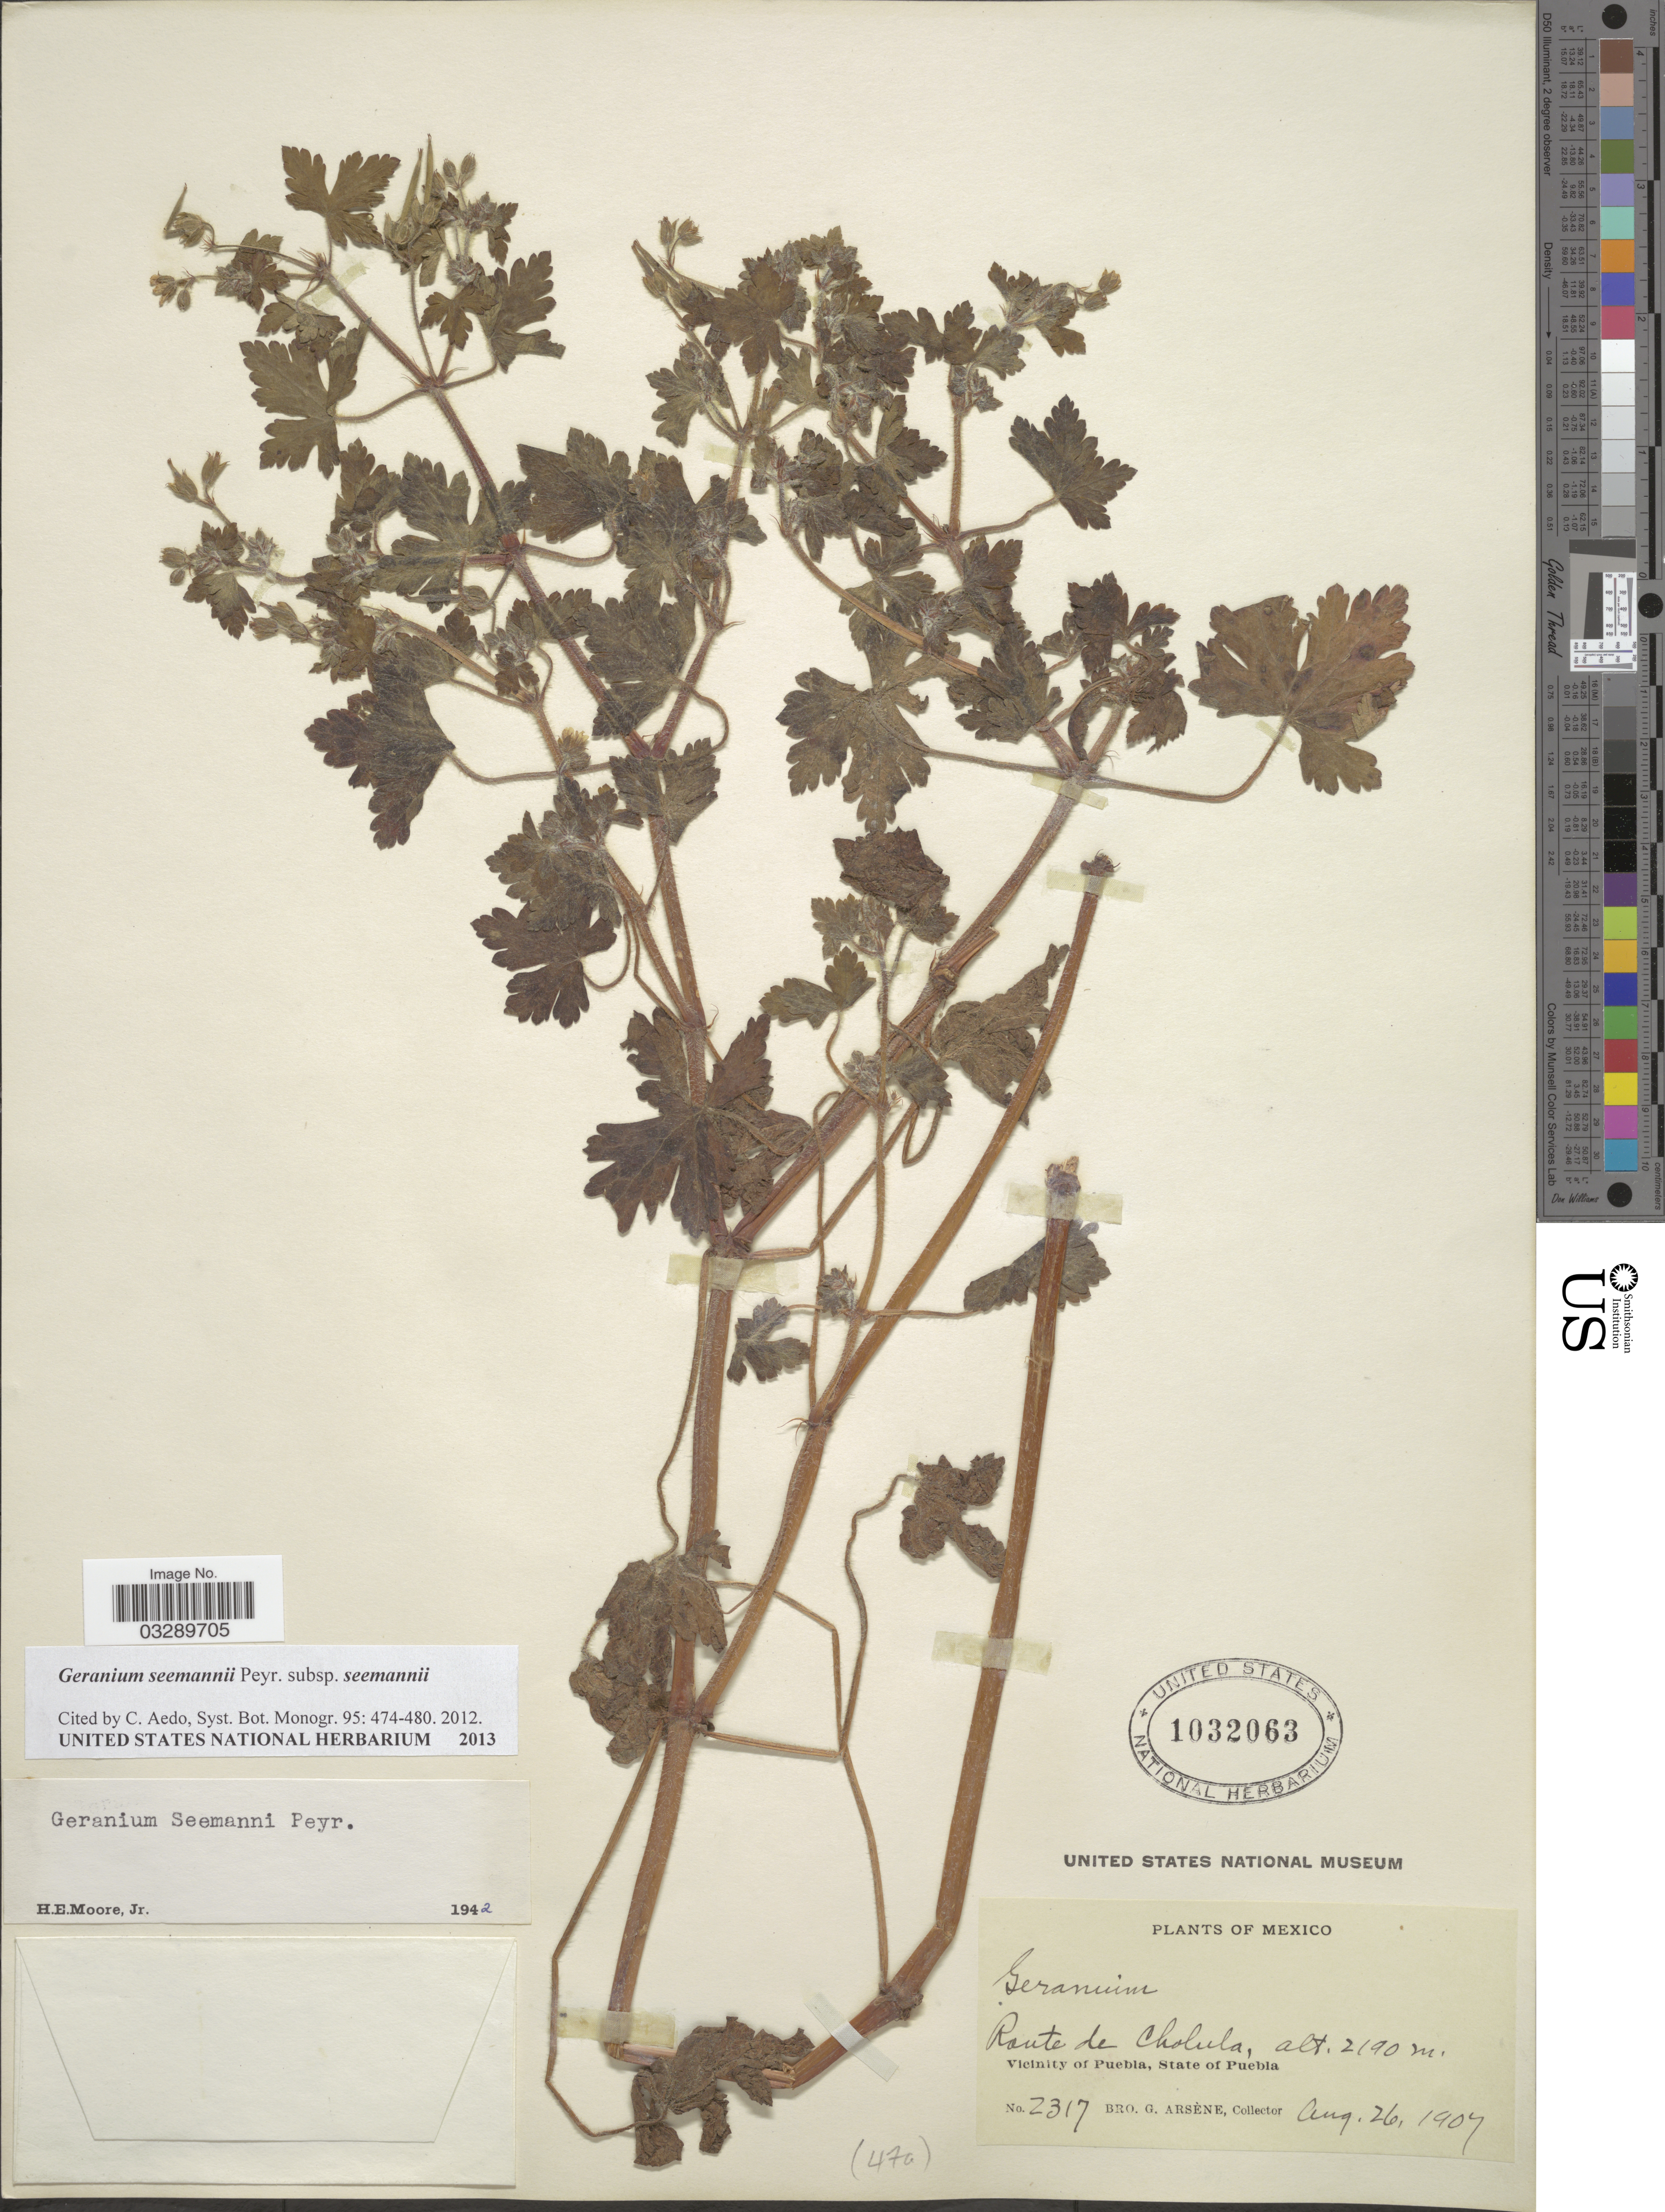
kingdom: Plantae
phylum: Tracheophyta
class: Magnoliopsida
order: Geraniales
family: Geraniaceae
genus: Geranium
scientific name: Geranium seemannii subsp. seemannii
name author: Peyr.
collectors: Bro. G. Arsène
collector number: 2317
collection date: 1907-08-26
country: Mexico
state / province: Puebla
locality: Route de Cholula, Vicinity of Puebla.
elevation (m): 2190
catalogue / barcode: US 1032063